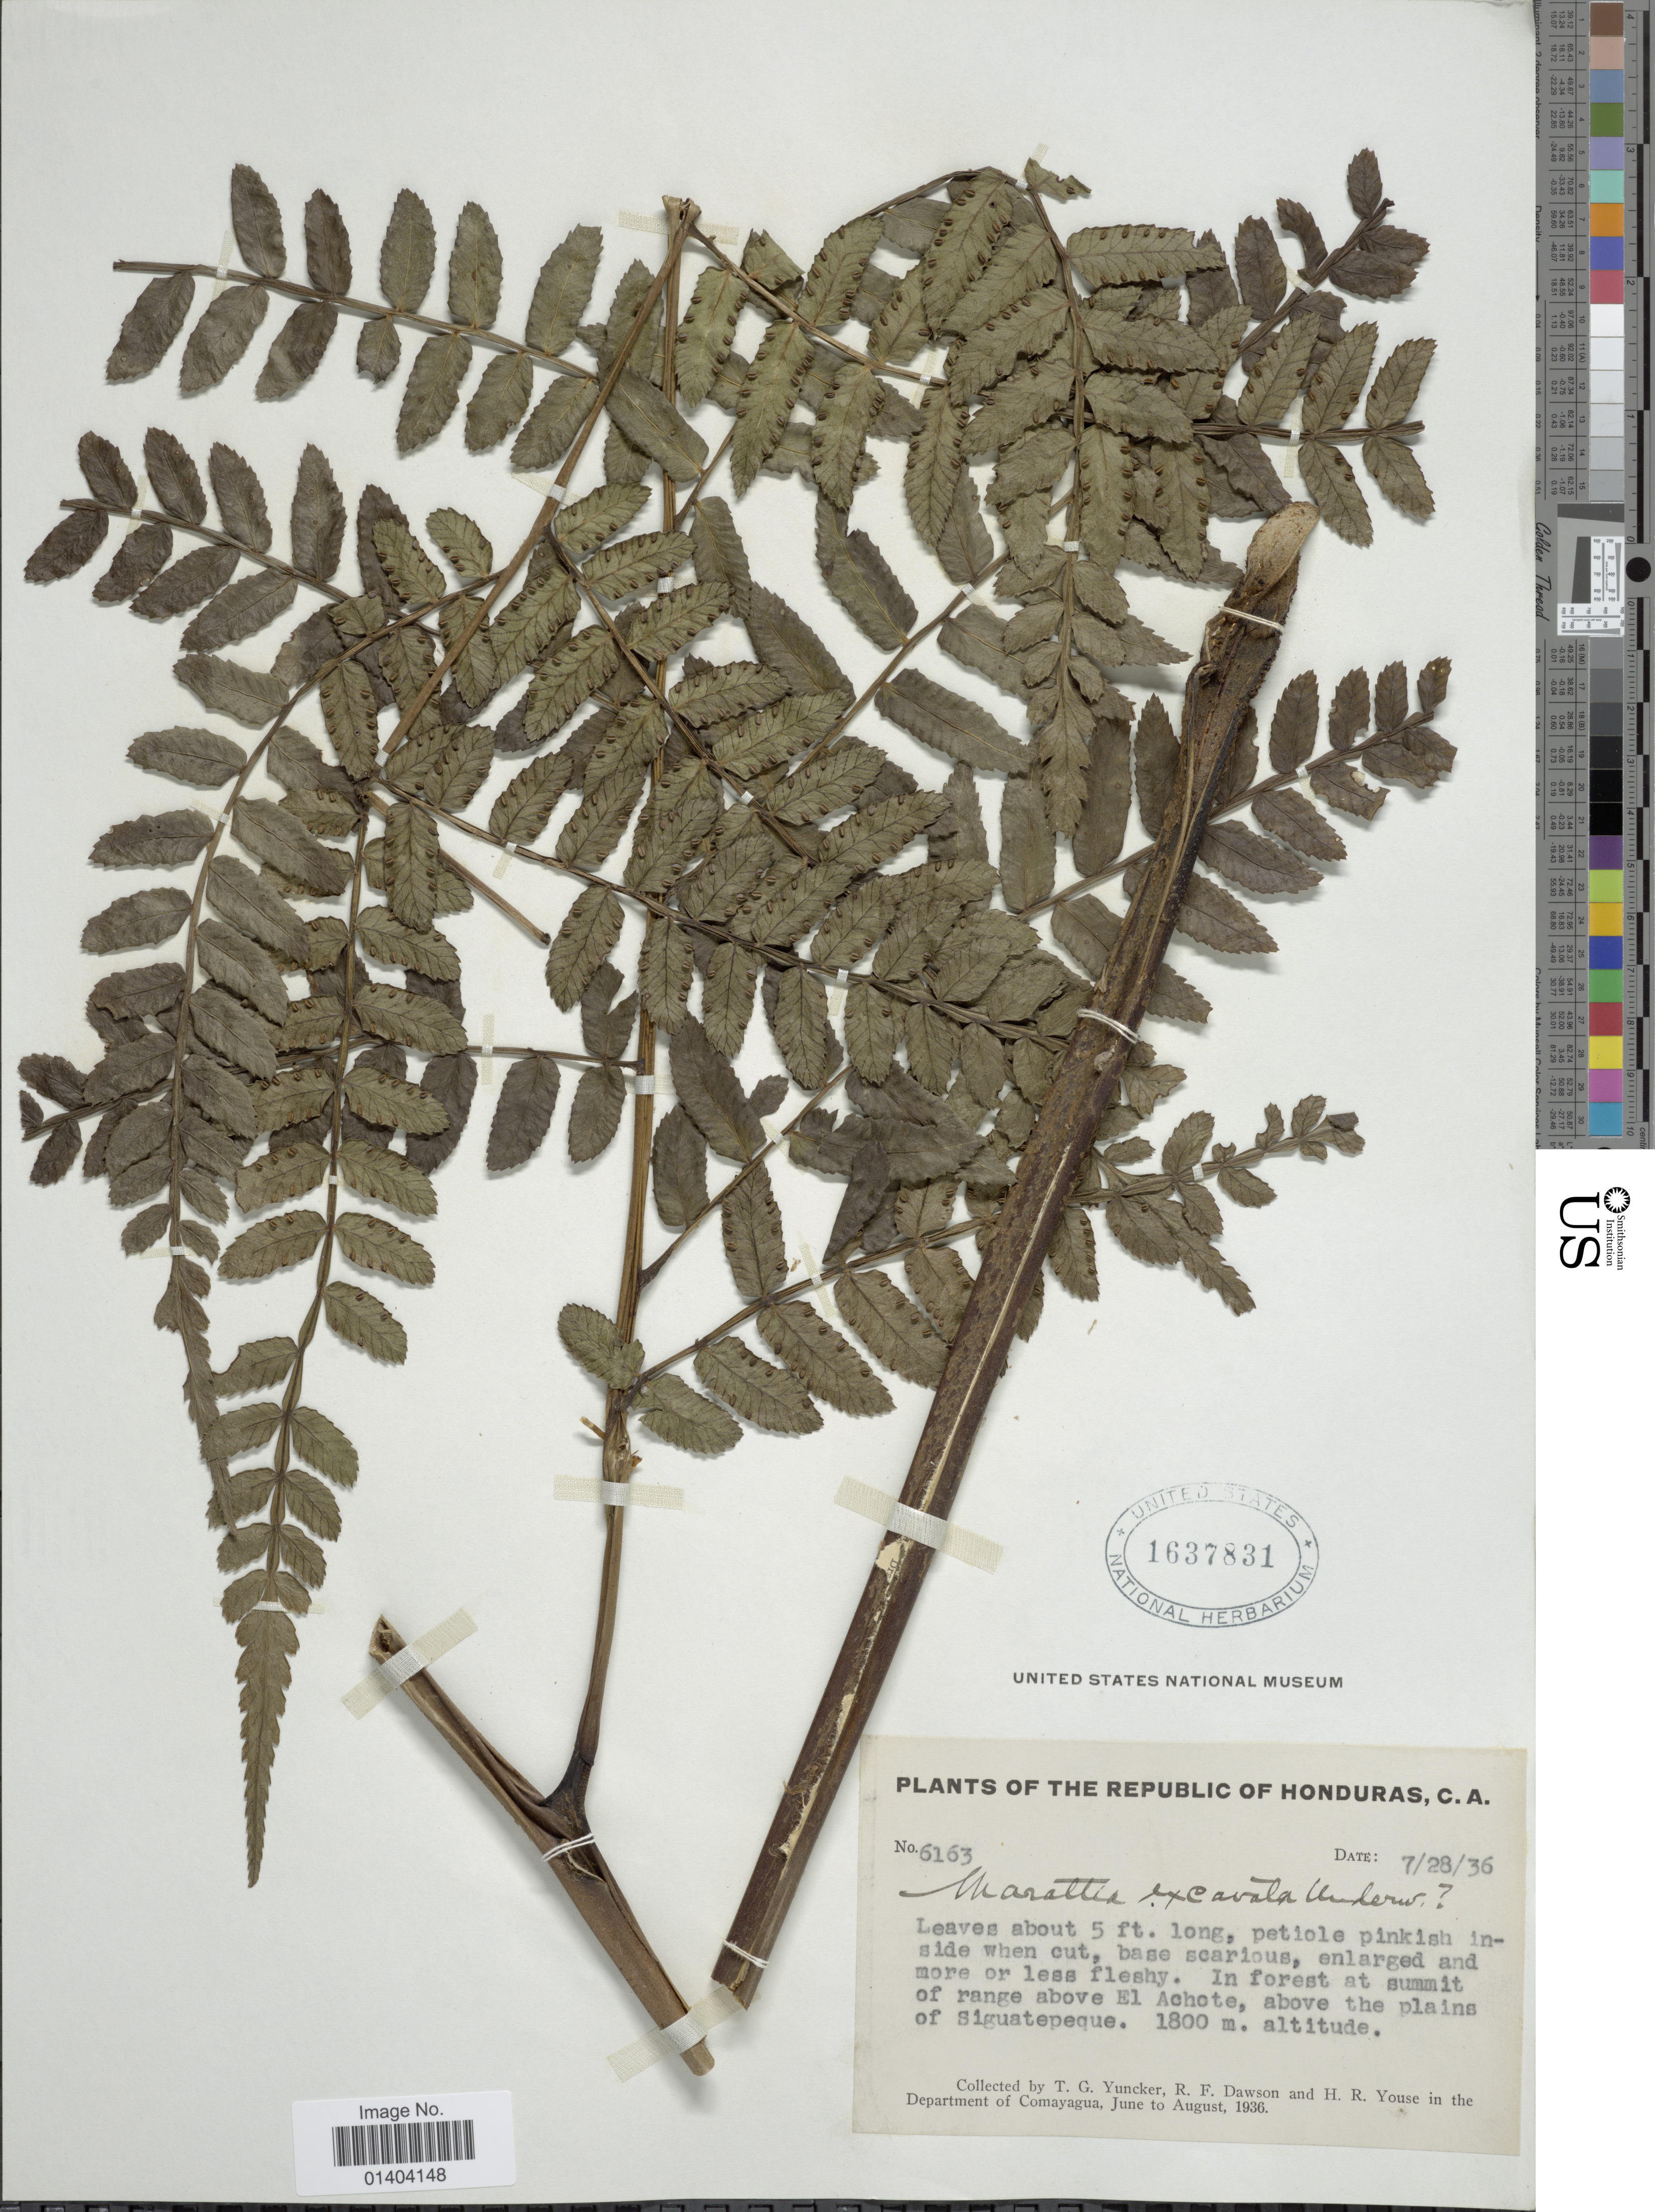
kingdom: Plantae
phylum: Tracheophyta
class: Polypodiopsida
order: Marattiales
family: Marattiaceae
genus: Marattia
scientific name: Marattia excavata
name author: Underw.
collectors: T. G. Yuncker, R. F. Dawson & H. Youse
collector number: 6163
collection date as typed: Transcribed d/m/y: 28/7/36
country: Honduras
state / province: Comayagua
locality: In forest at summit of range above El Achote above the plains of Siguatepeque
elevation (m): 1800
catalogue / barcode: US 1637831